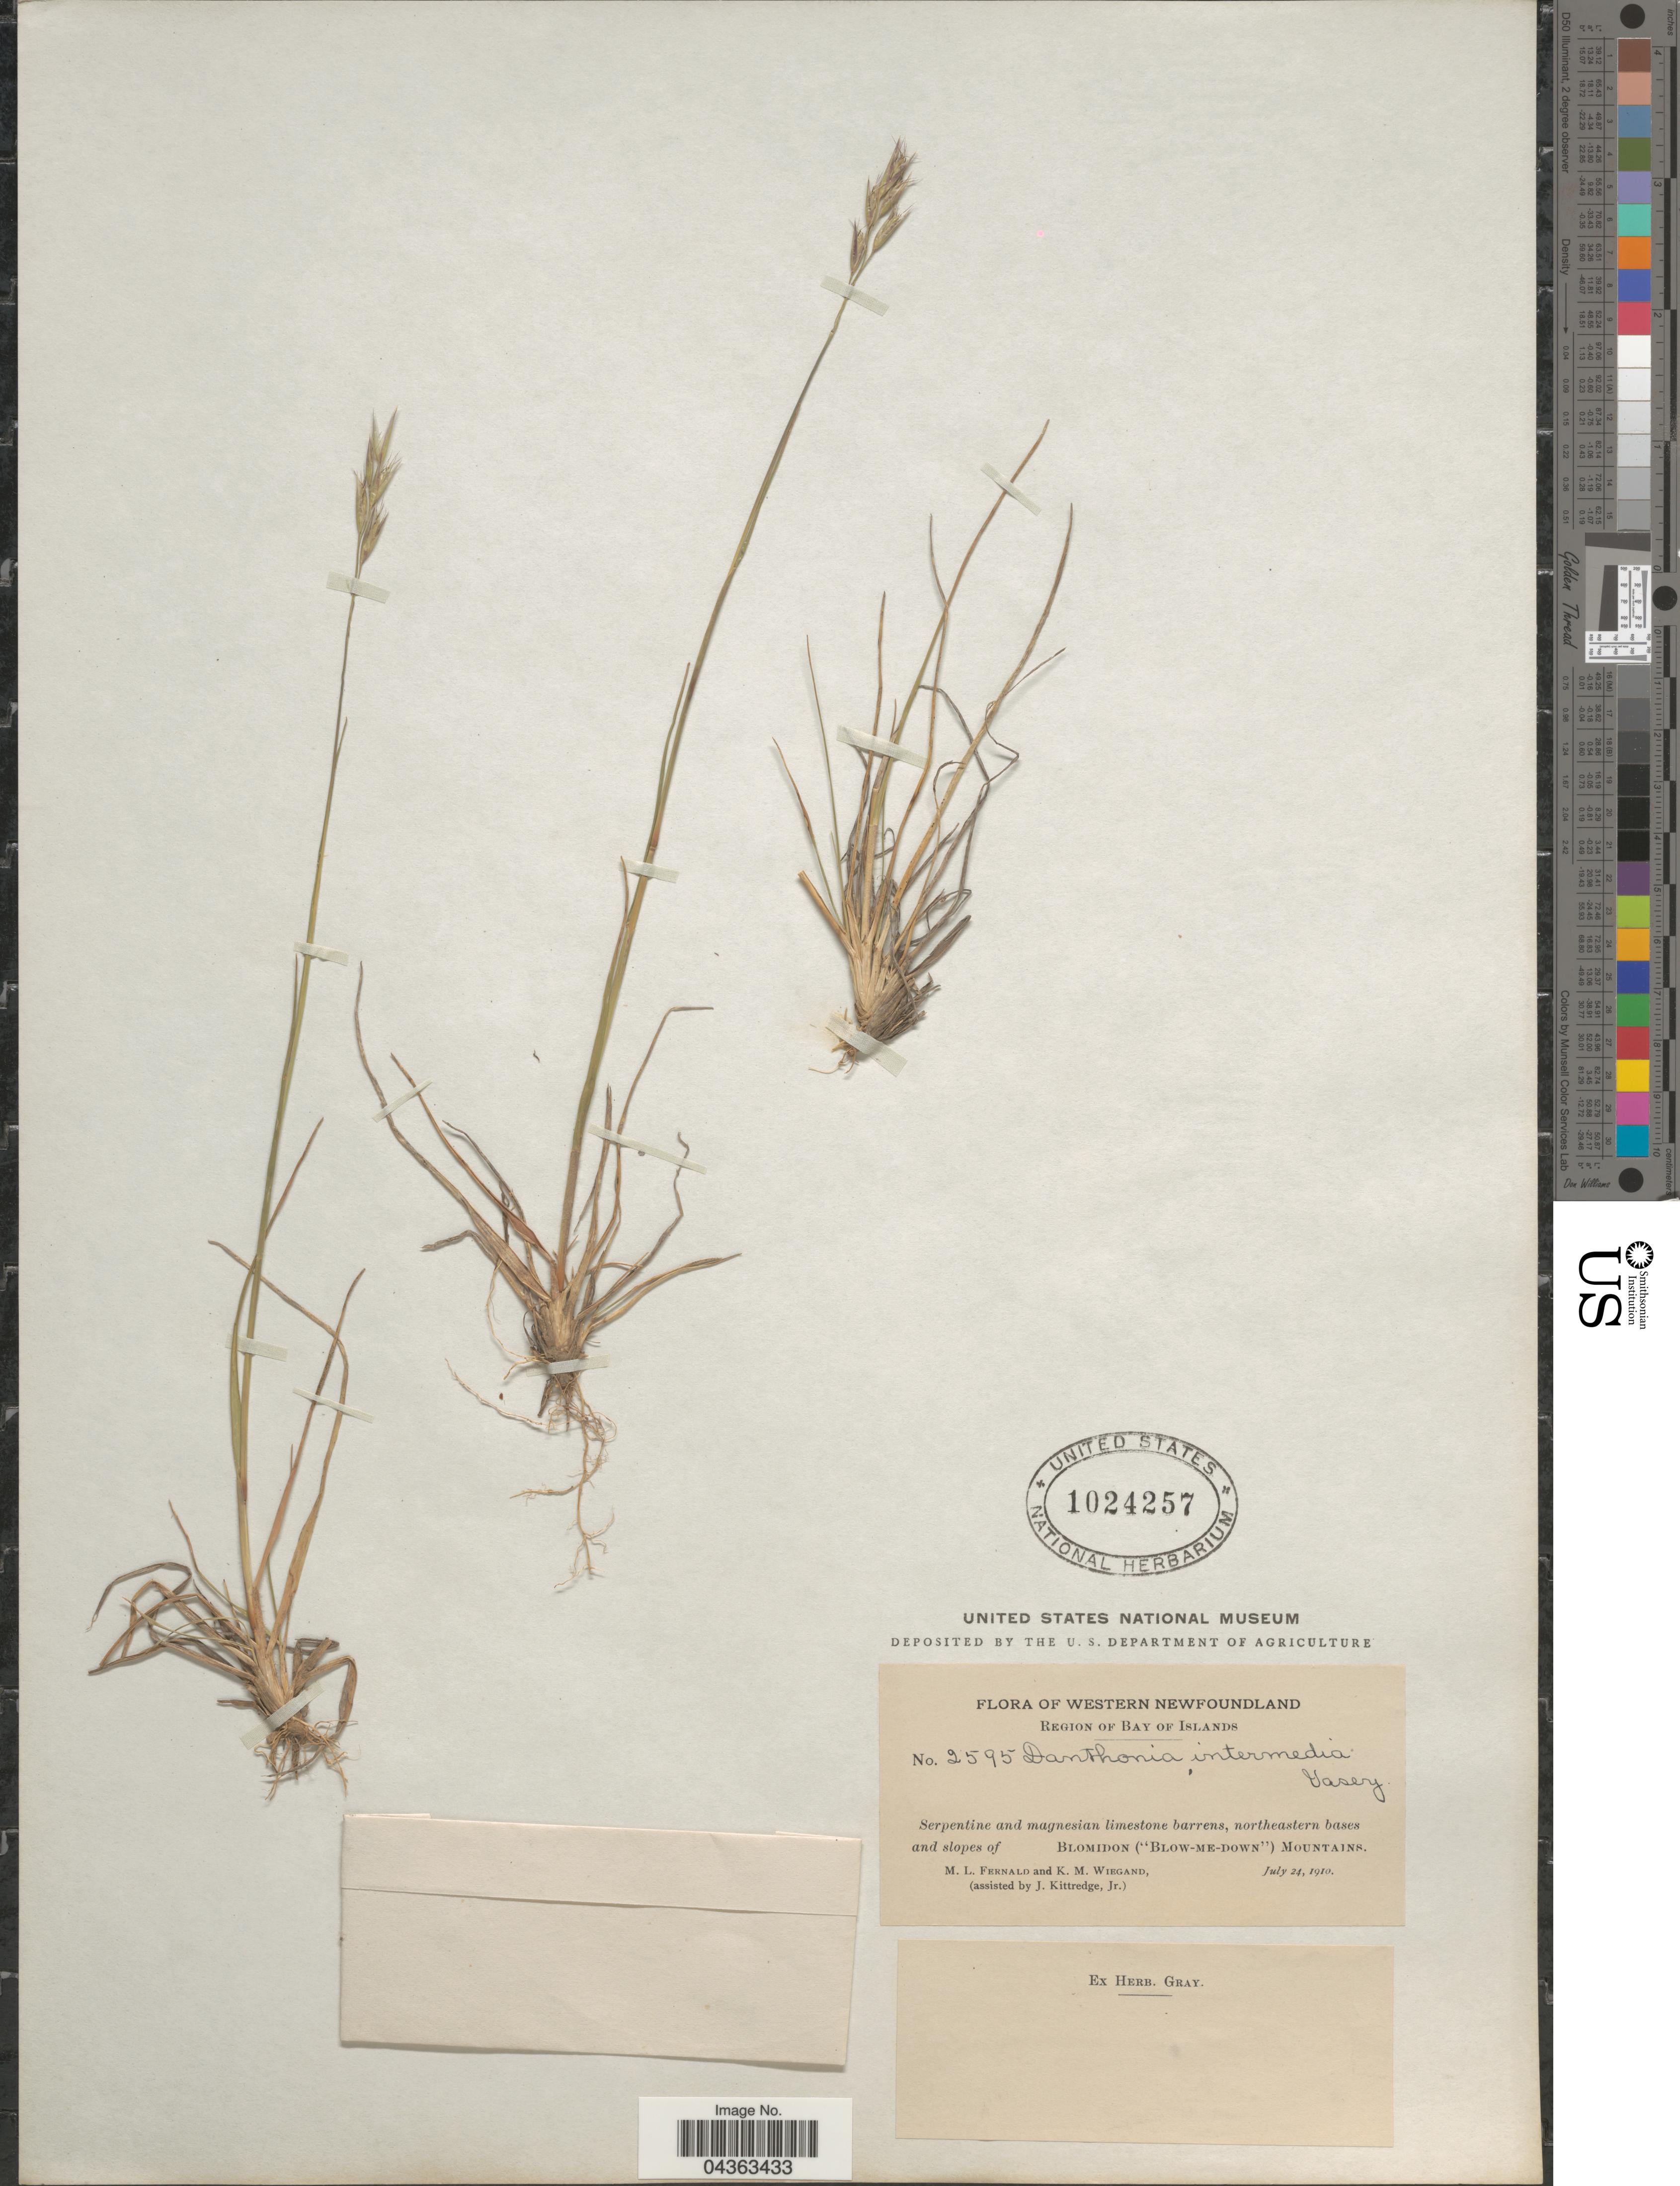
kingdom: Plantae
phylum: Tracheophyta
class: Liliopsida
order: Poales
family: Poaceae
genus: Danthonia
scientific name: Danthonia intermedia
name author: Vasey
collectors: M. L. Fernald, K. M. Wiegand & J. Kittredge Jr.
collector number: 2595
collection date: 1910-07-24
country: Canada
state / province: Newfoundland and Labrador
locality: Western Newfoundland. Region of Bay of Islands. Serpentine and magnesian limestone barrens, northeastern bases and slopes of Blomidon ("Blow-me-down") Mountains.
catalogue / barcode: US 1024257